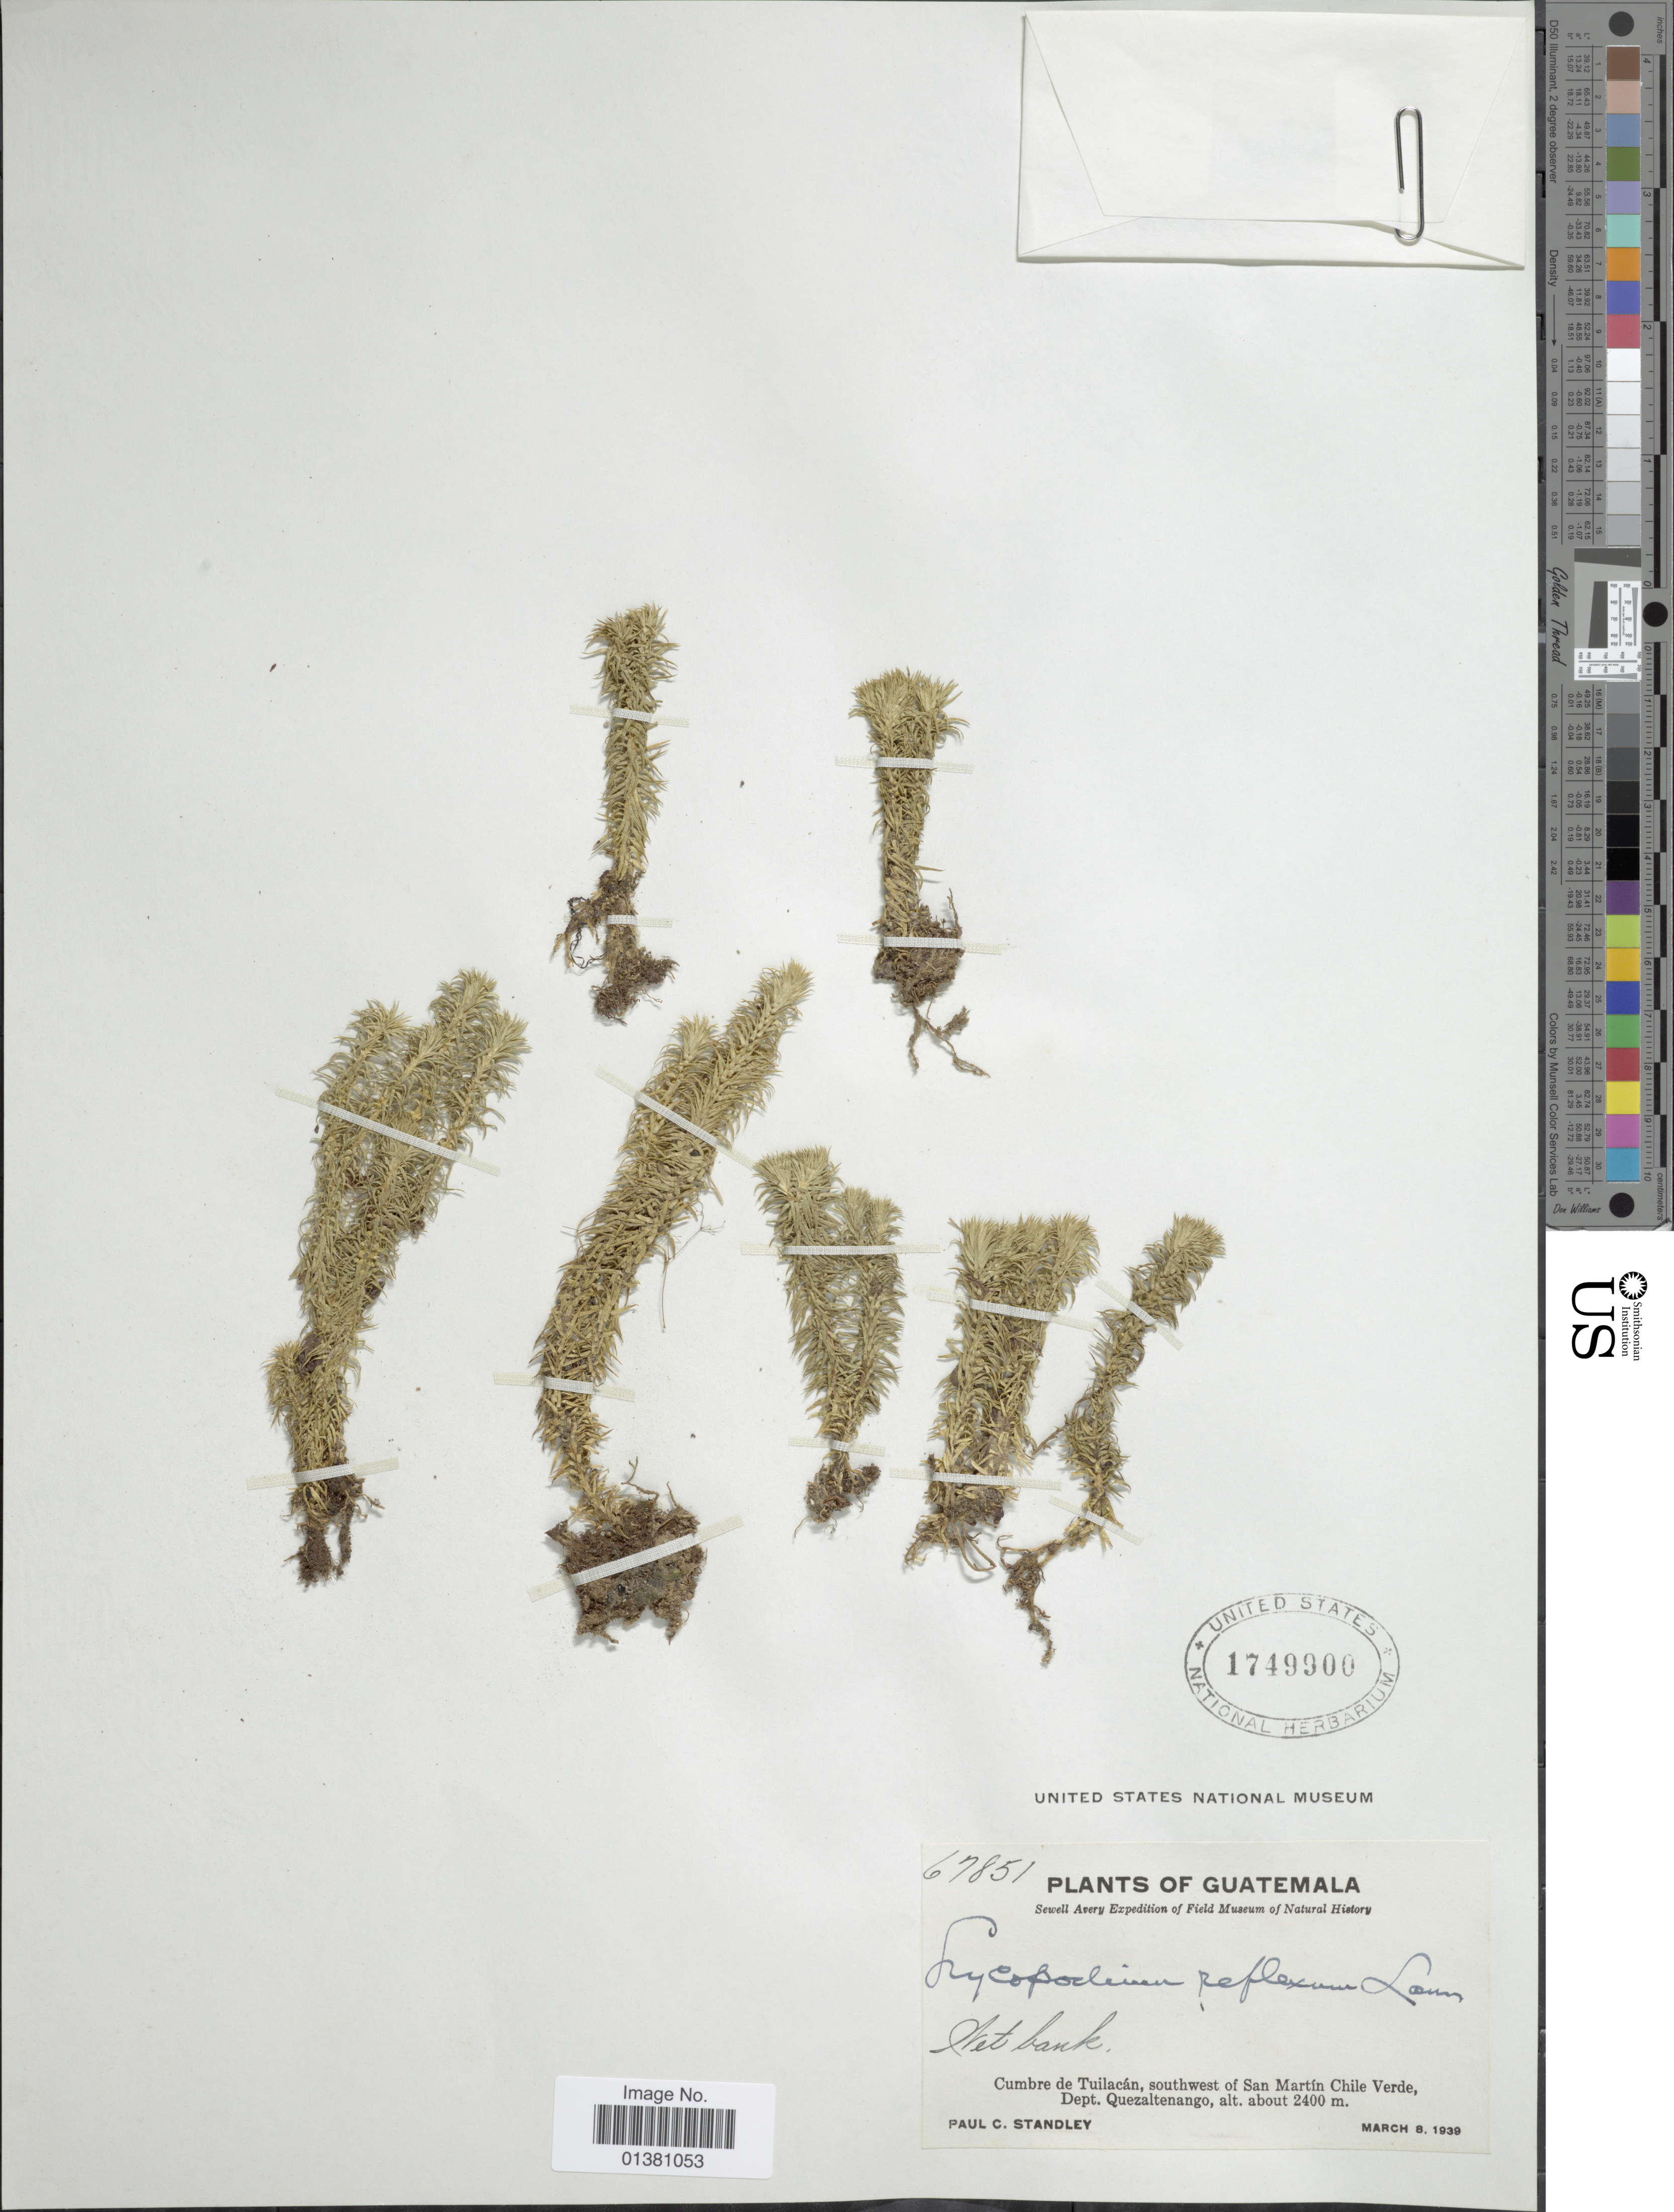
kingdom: Plantae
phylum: Tracheophyta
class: Lycopodiopsida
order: Lycopodiales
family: Lycopodiaceae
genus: Phlegmariurus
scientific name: Phlegmariurus reflexus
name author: (Lam.) B. Øllg.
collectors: P. C. Standley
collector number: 67851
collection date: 1939-03-08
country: Guatemala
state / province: Quetzaltenango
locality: Cumbre de Tuilacán, southwest of San Martín Chile Verde,Dept Quezaltenango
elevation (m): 2400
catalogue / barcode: US 1749900